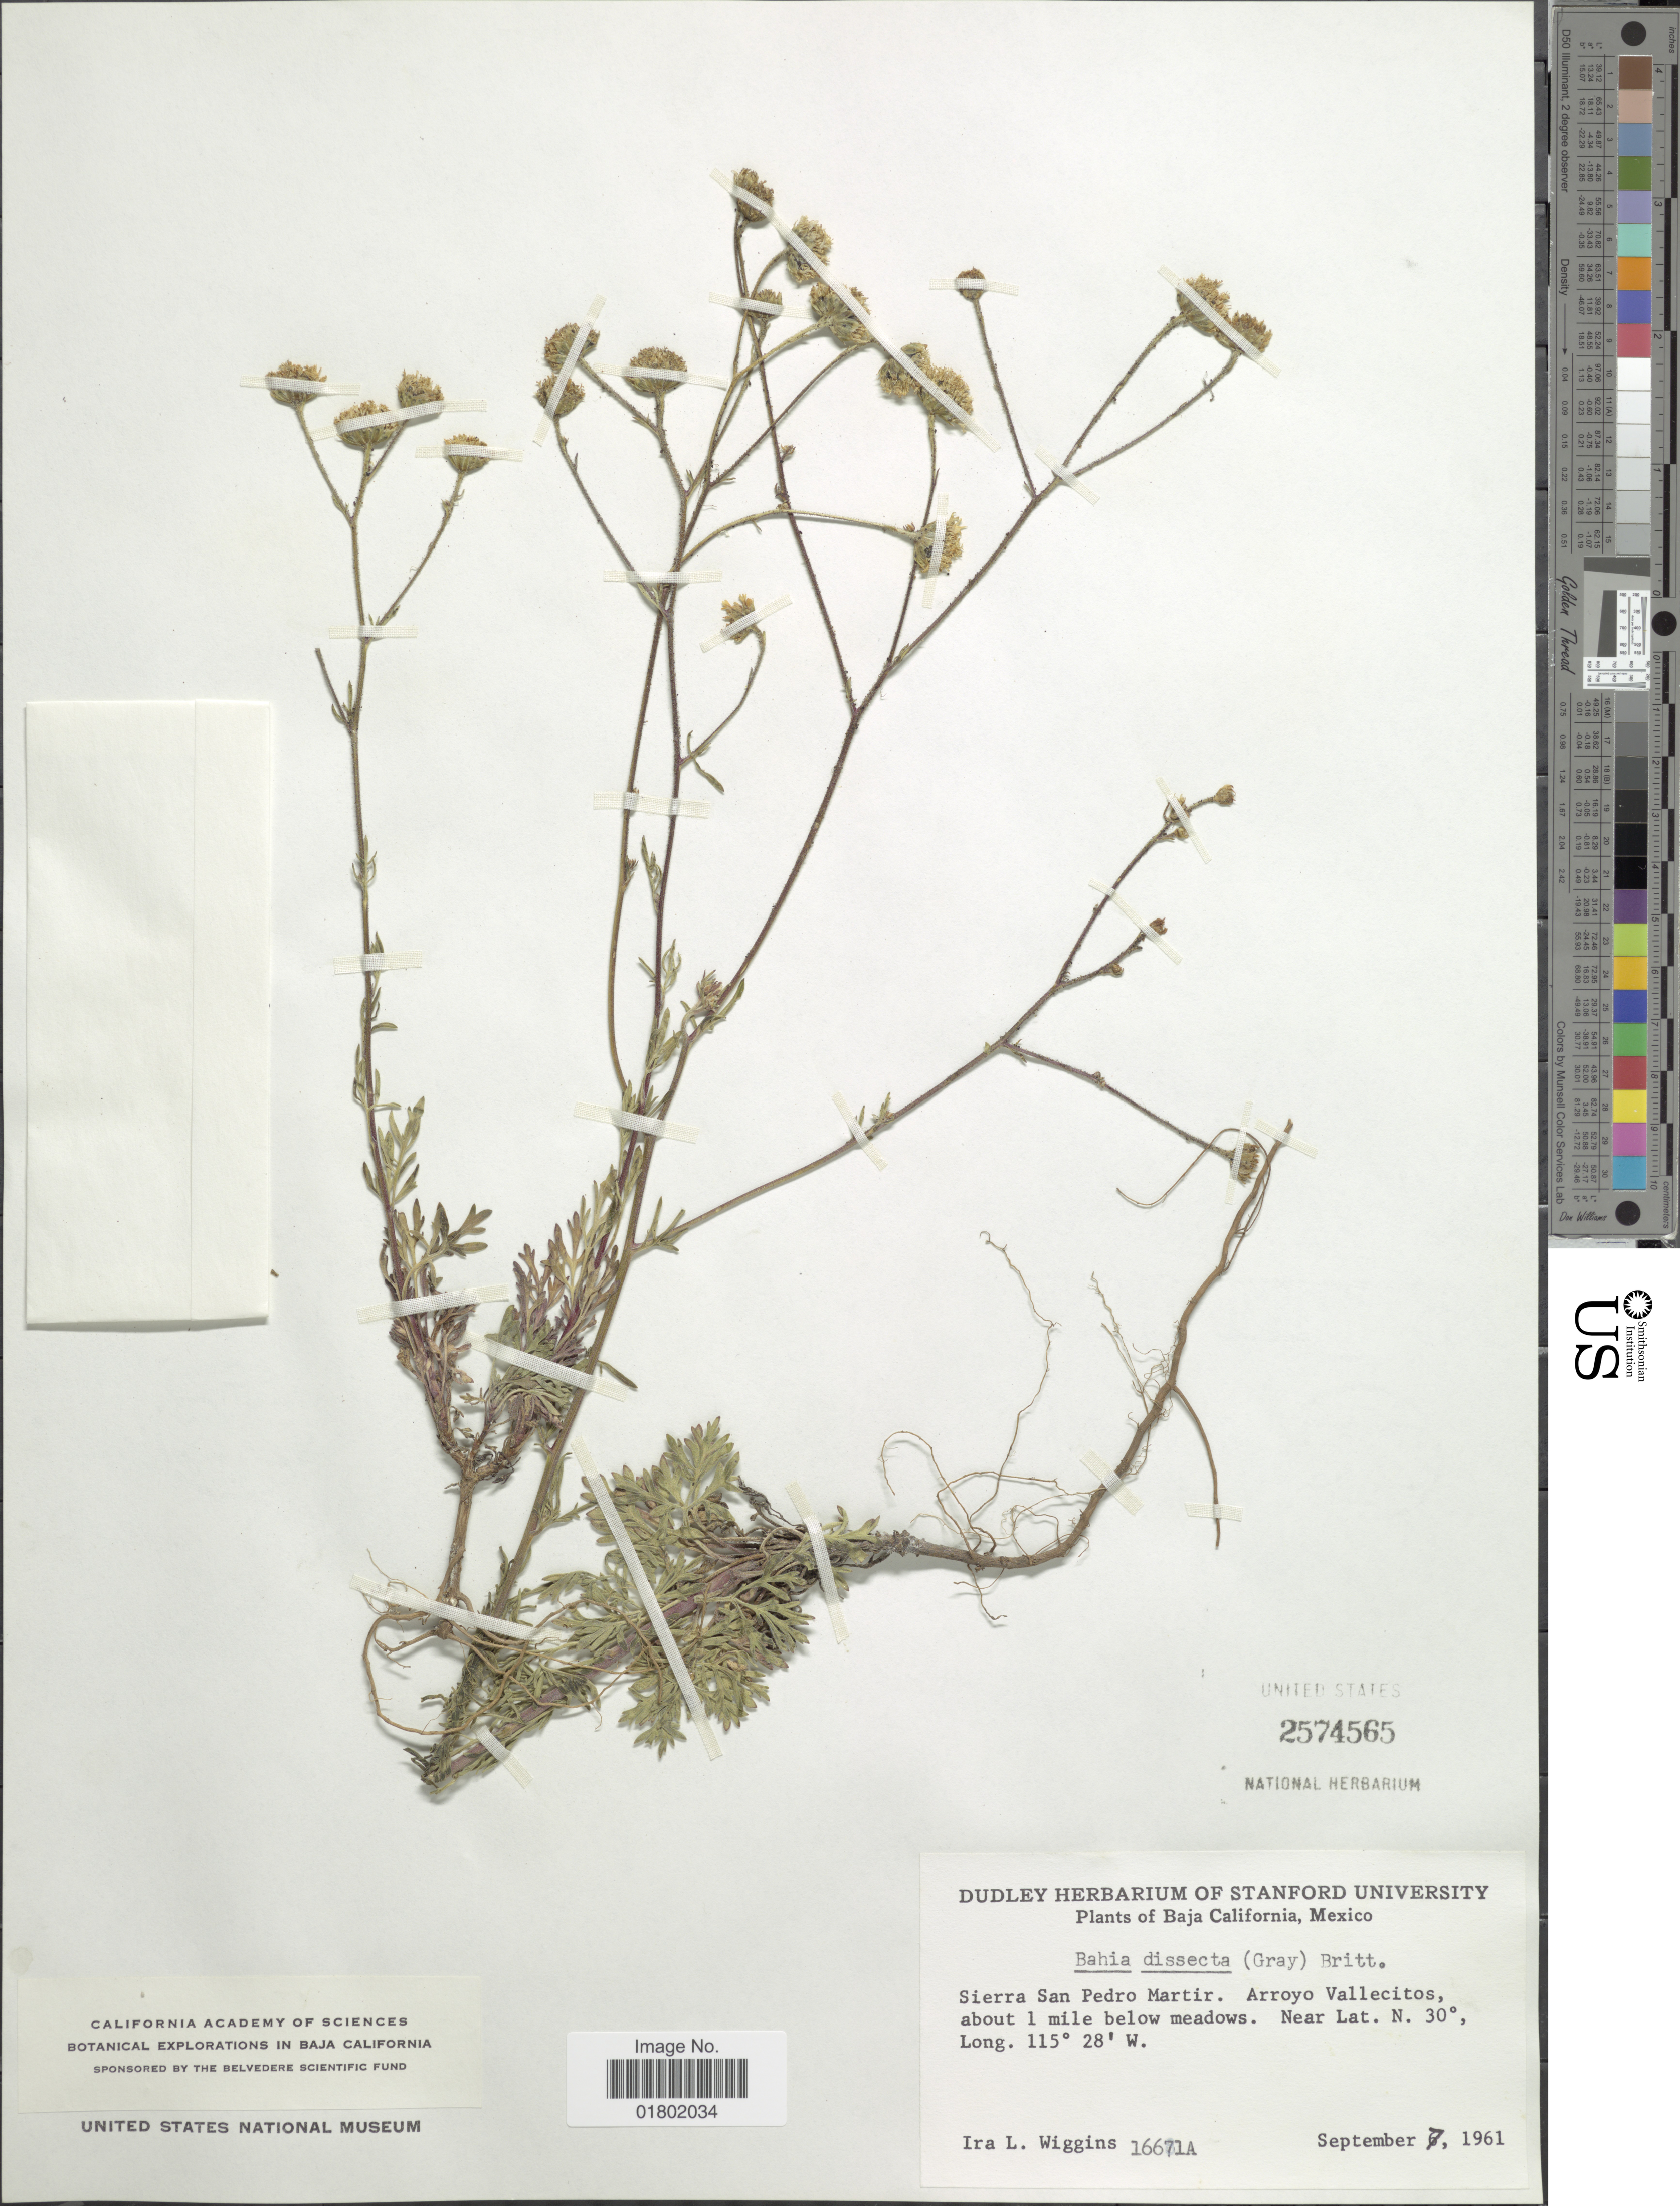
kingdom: Plantae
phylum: Tracheophyta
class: Magnoliopsida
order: Asterales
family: Asteraceae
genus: Bahia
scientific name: Bahia dissecta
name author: (A. Gray) Britton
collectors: I. L. Wiggins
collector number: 16671A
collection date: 1961-09-07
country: Mexico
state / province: Baja California Norte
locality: Sierra San Pedro Martir, Arroyo Vallecitos, about 1 mile below meadows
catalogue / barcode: US 2574565